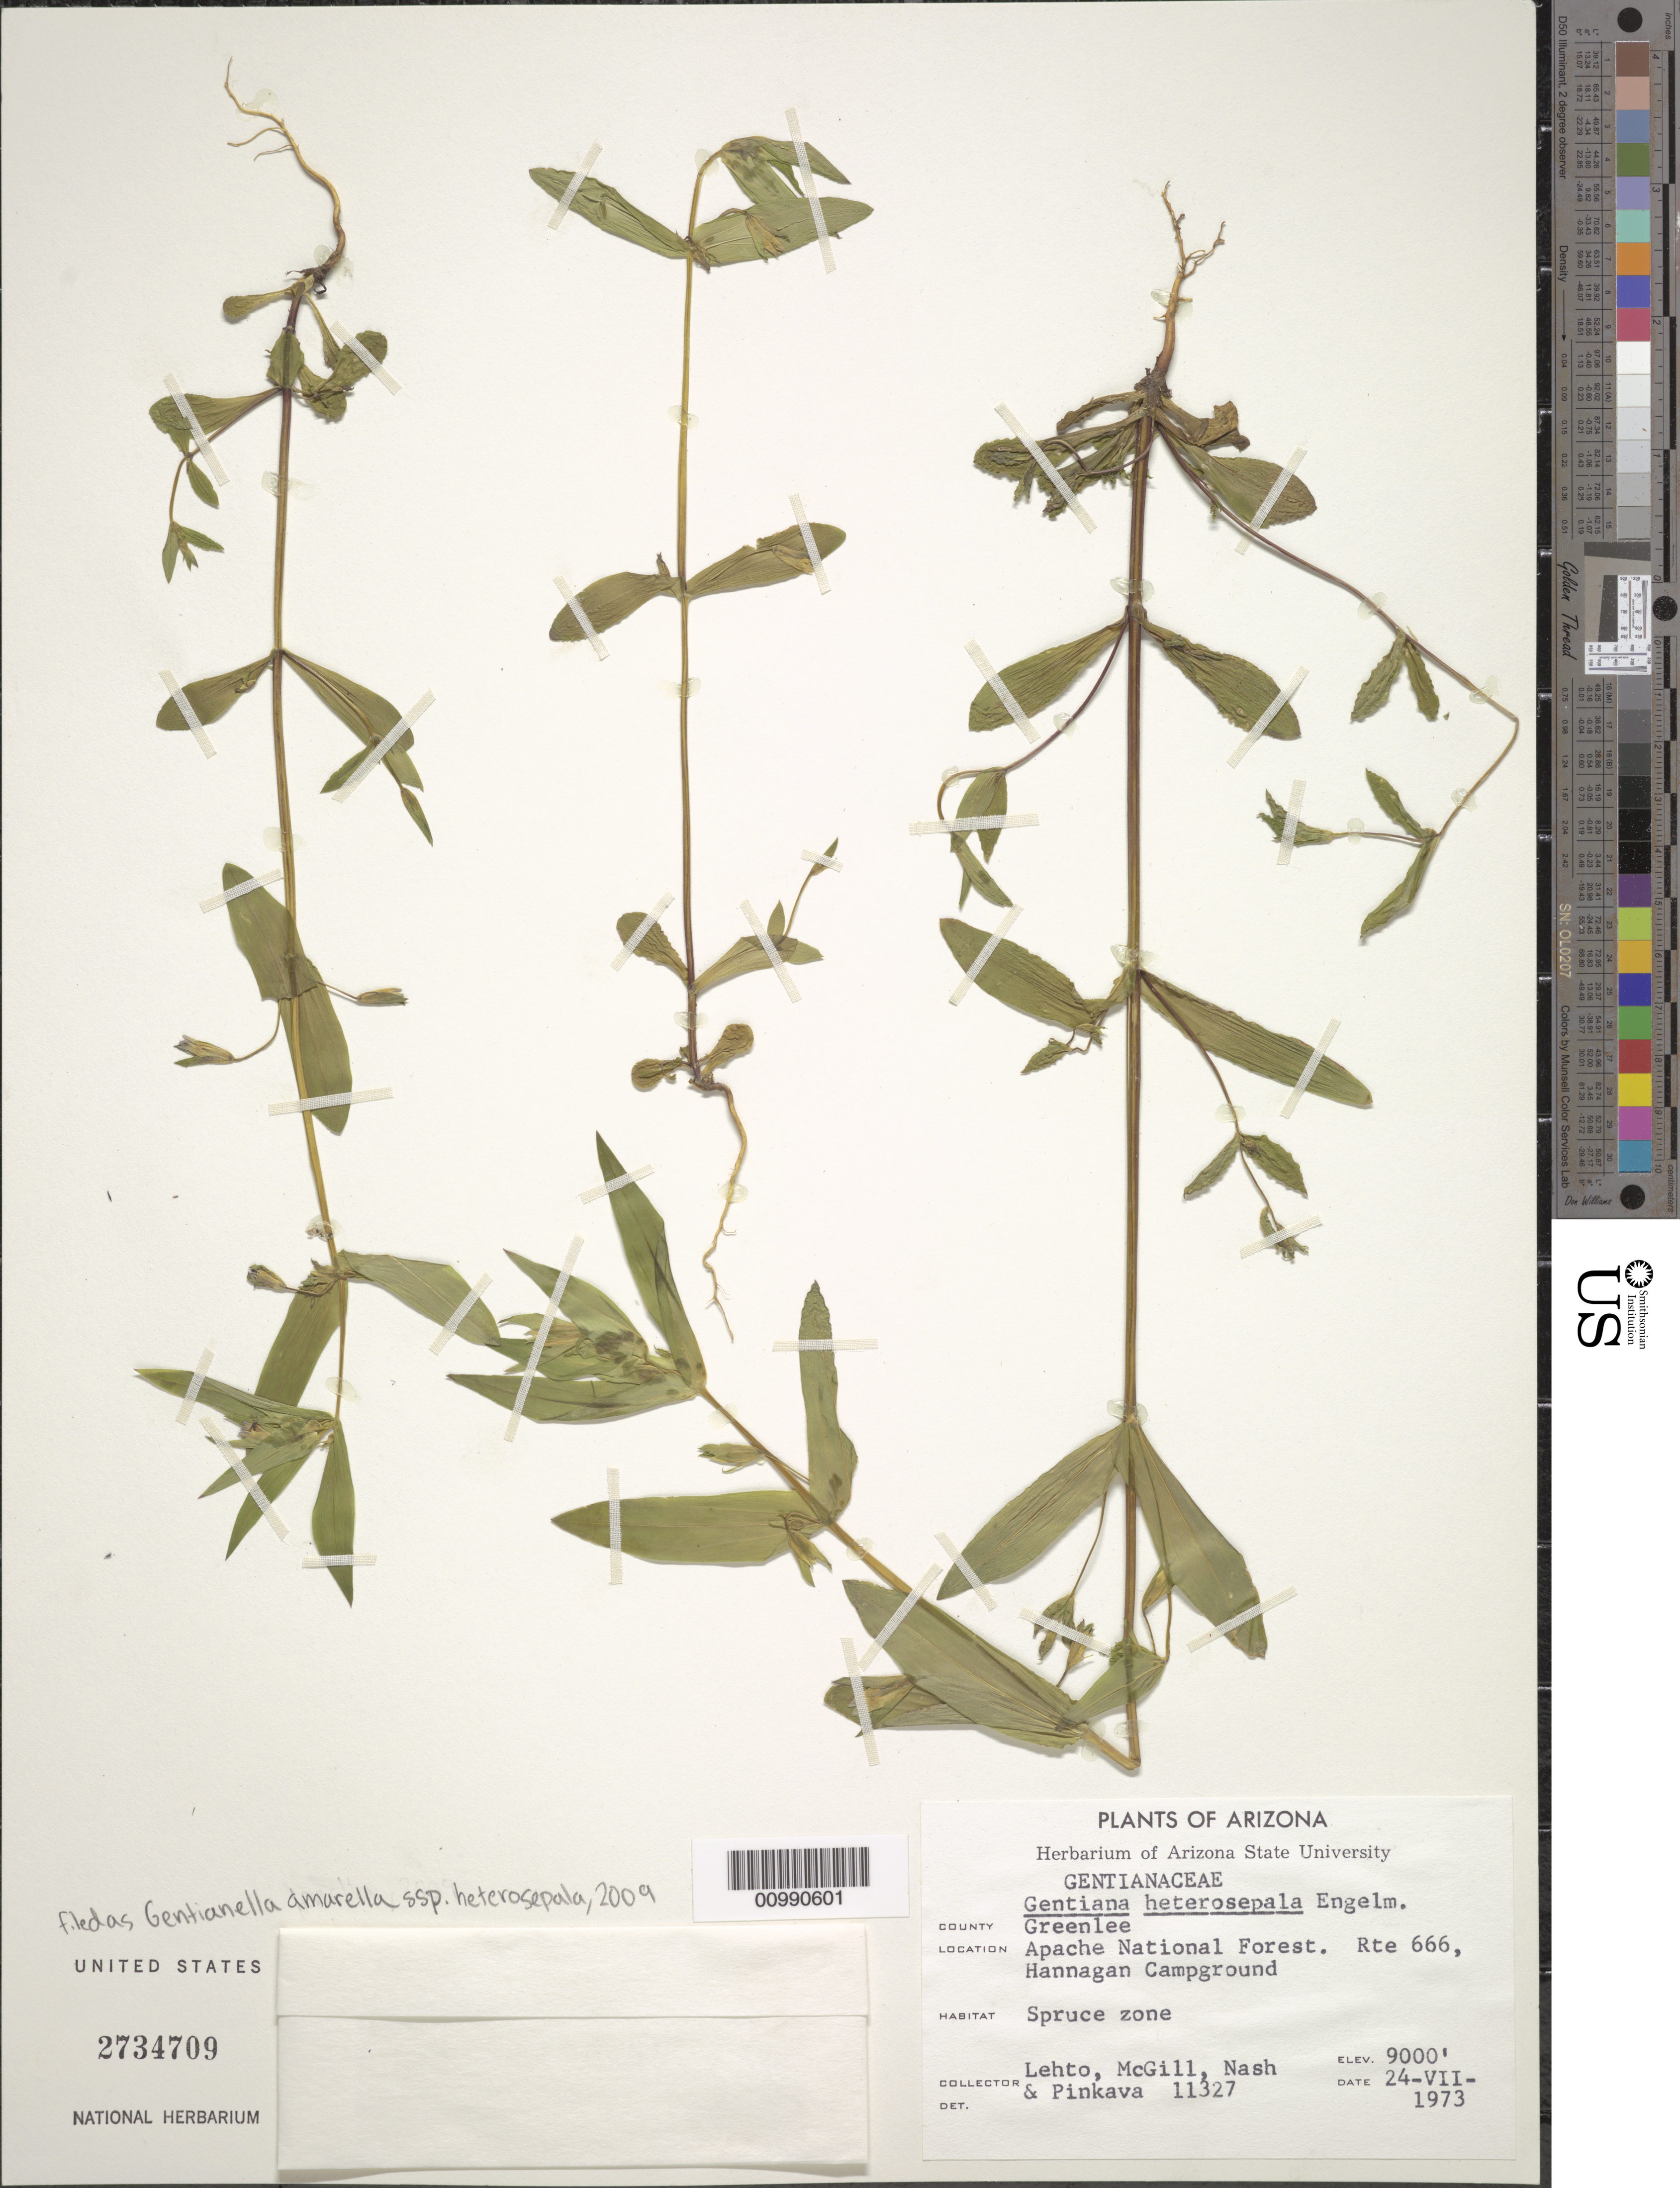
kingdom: Plantae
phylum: Tracheophyta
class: Magnoliopsida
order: Gentianales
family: Gentianaceae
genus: Gentianella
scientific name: Gentianella amarella subsp. heterosepala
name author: (Engelm.) J.M. Gillet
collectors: E. Lehto, L. McGill, G. V. Nash & D. Pinkava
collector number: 11327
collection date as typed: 24 Jul 1973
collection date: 1973-07-24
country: United States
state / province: Arizona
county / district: Greenlee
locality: Apache National Forest; Hannagan Campground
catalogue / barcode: US 2734709